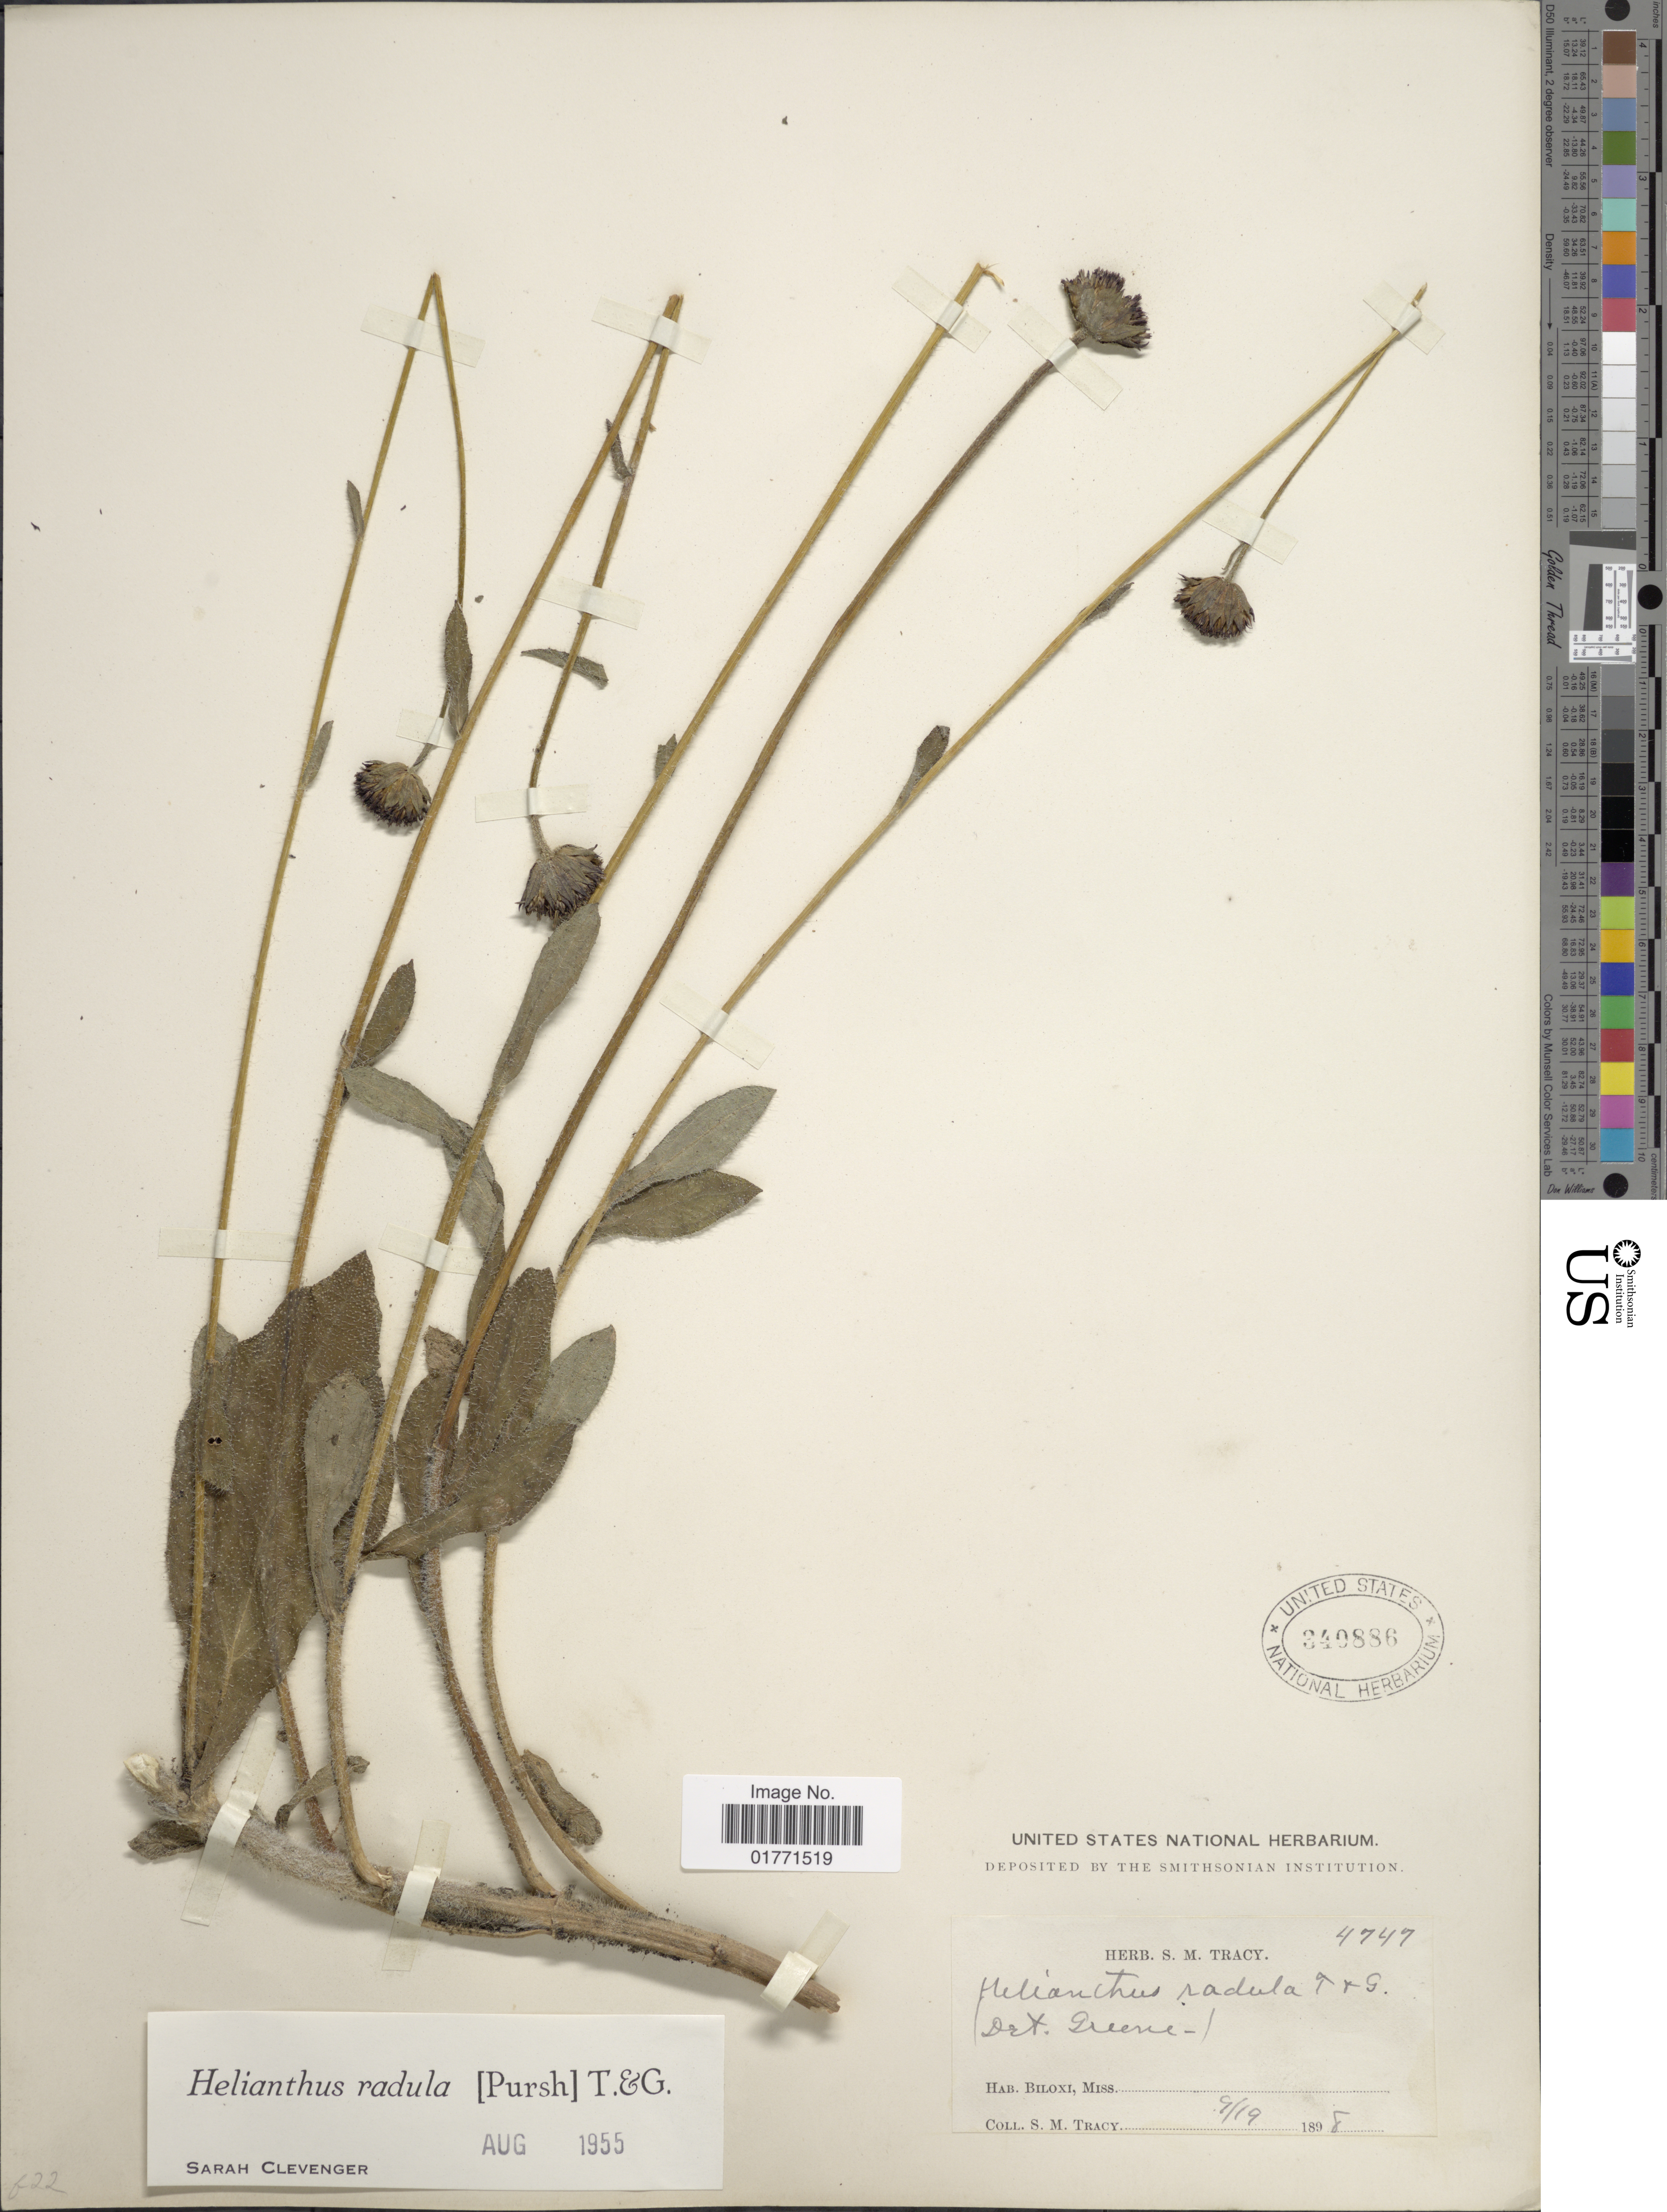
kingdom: Plantae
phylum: Tracheophyta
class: Magnoliopsida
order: Asterales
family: Asteraceae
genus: Helianthus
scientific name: Helianthus radula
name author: (Pursh) Torr. & A. Gray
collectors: S. M. Tracy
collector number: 4747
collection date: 1898-09-19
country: United States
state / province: Mississippi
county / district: Harrison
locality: Biloxi, Miss.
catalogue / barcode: US 340886